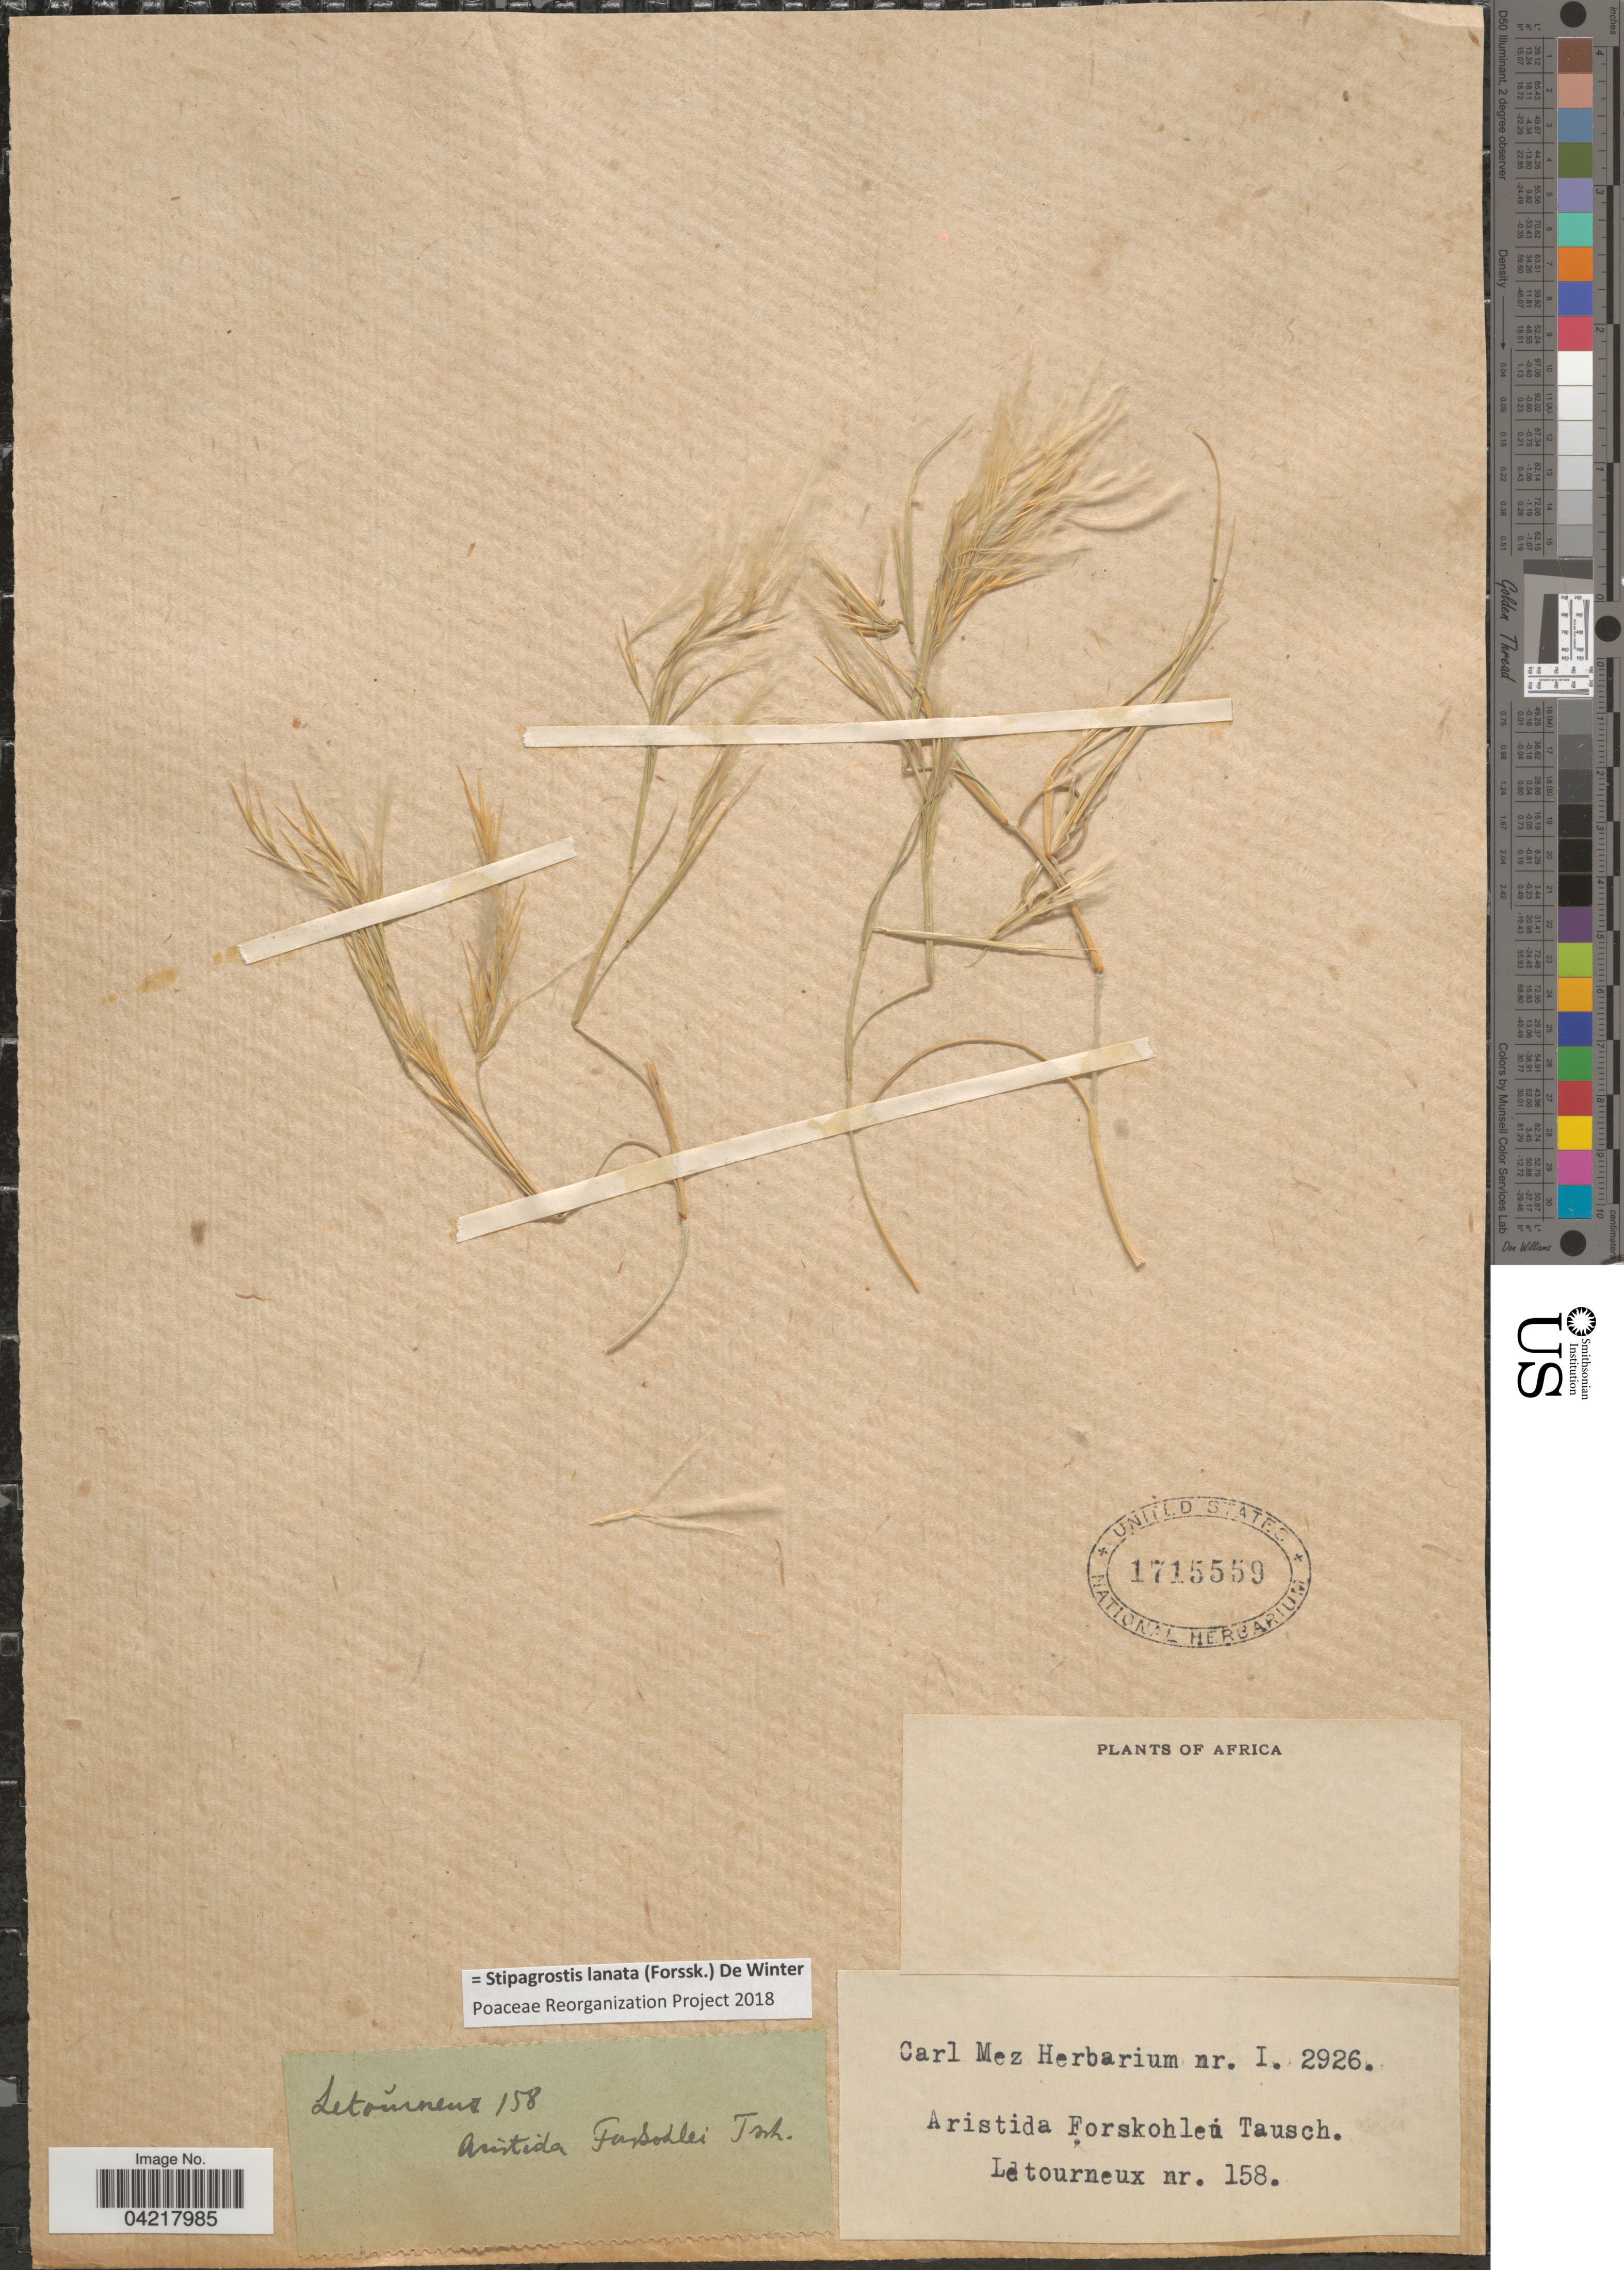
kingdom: Plantae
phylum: Tracheophyta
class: Liliopsida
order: Poales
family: Poaceae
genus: Stipagrostis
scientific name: Stipagrostis lanata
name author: (Forssk.) De Winter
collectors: Letourneux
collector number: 158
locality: Africa.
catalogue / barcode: US 1715559